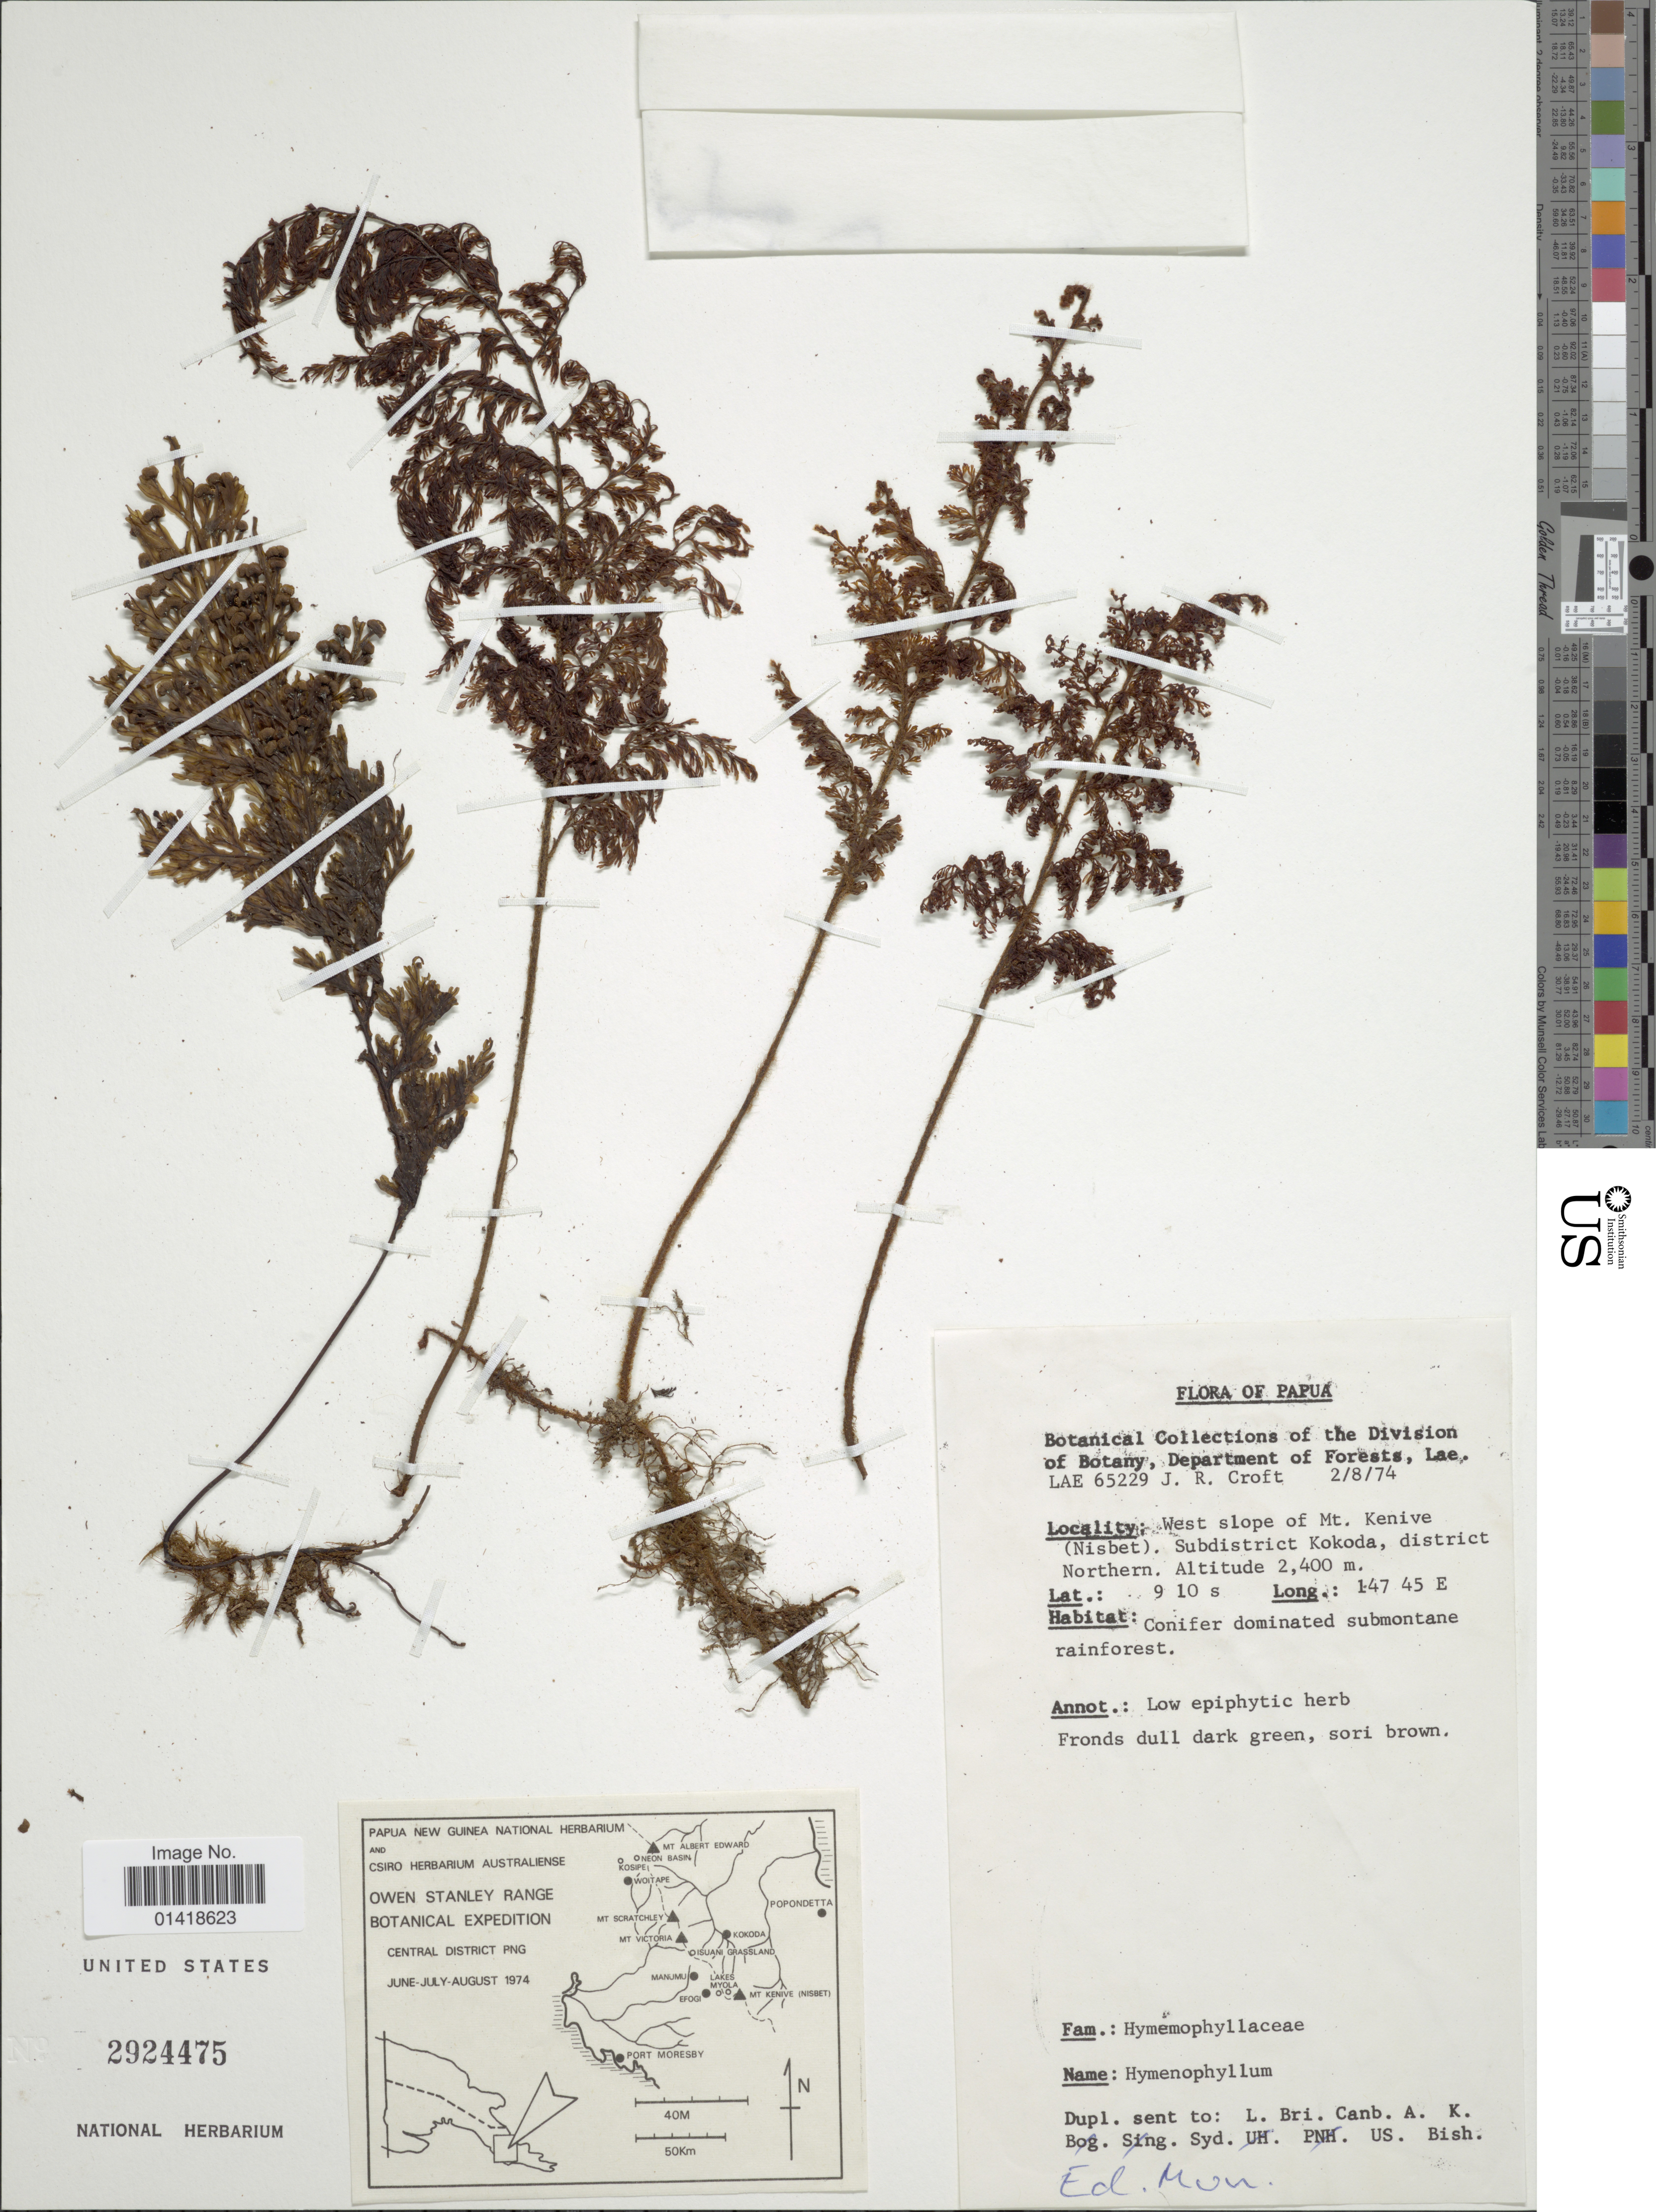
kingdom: Plantae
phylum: Tracheophyta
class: Polypodiopsida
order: Hymenophyllales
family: Hymenophyllaceae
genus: Hymenophyllum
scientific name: Hymenophyllum sp.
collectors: J. R. Croft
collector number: LAE 65229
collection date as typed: Transcribed d/m/y: 2/8/74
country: Papua New Guinea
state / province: Northern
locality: West slope of Mt. Kenive (Nisbet). Subdistrict Kokoda, District Northern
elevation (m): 2400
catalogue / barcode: US 29224475